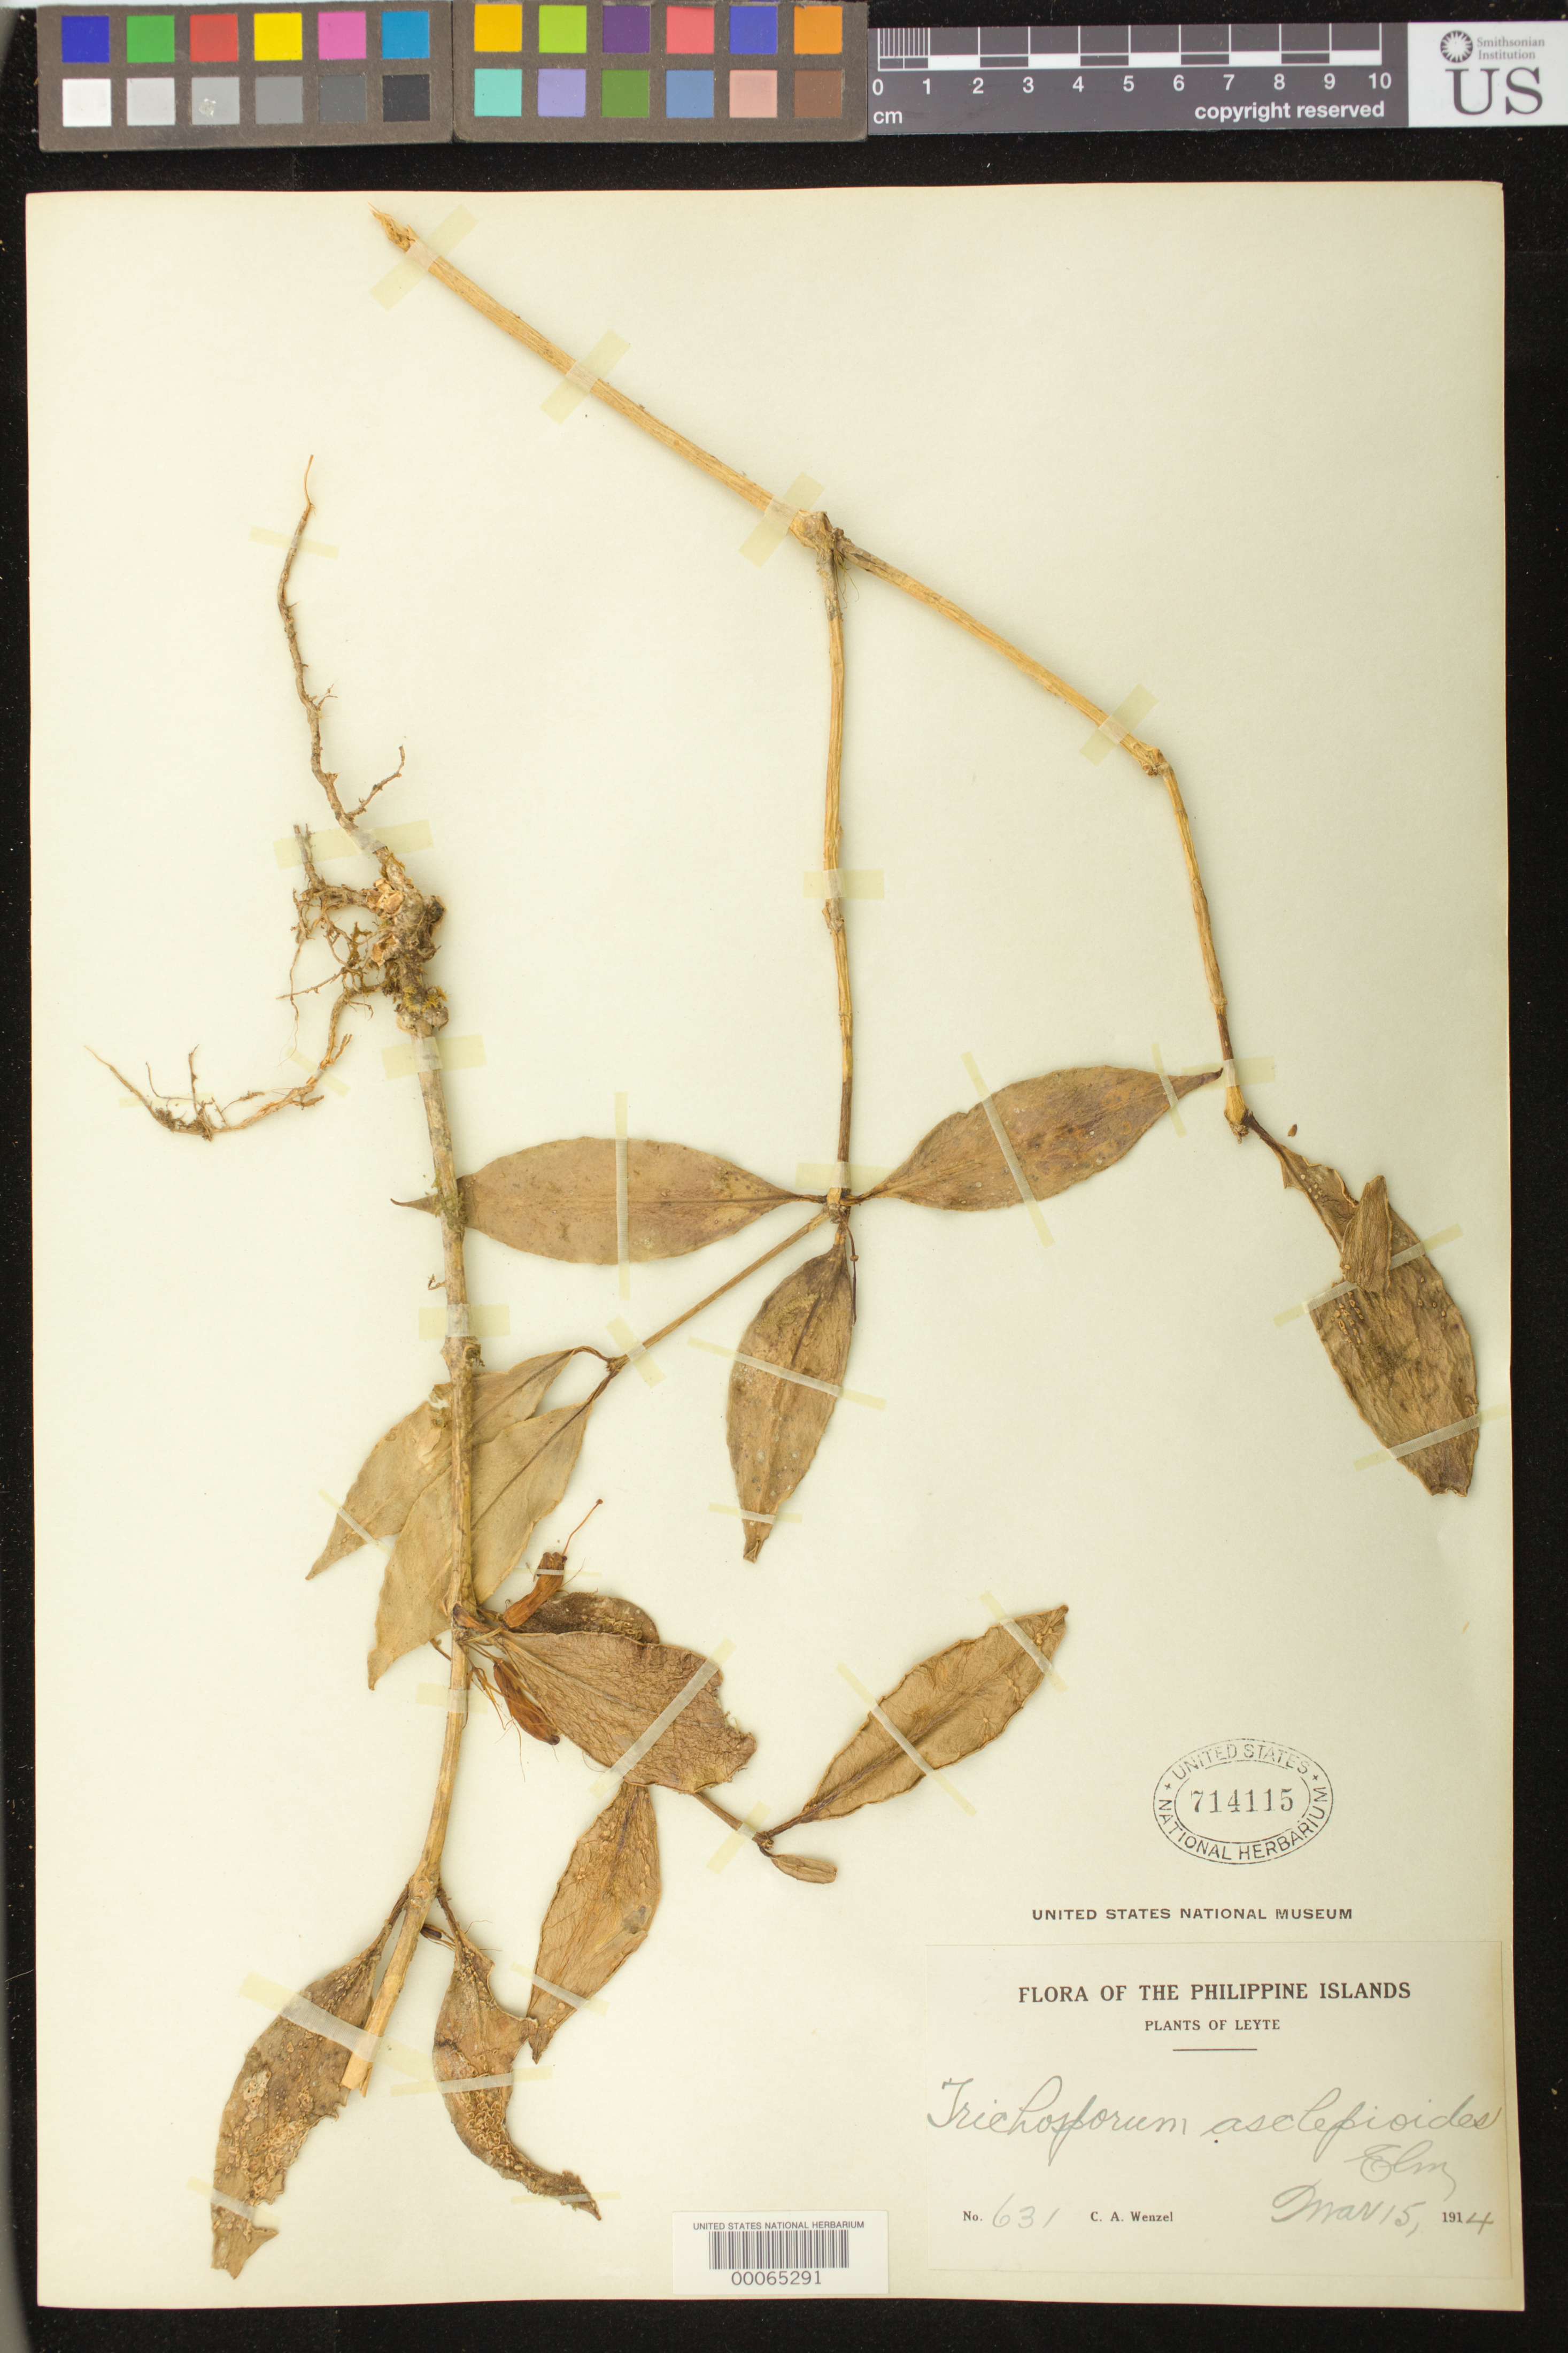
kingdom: Plantae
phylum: Tracheophyta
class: Magnoliopsida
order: Lamiales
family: Gesneriaceae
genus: Trichosporum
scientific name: Trichosporum asclepioides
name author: Elmer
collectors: C. Wenzel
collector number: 631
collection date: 1914-03-15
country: Philippines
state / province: Eastern Visayas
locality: Leyte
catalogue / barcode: US 714115